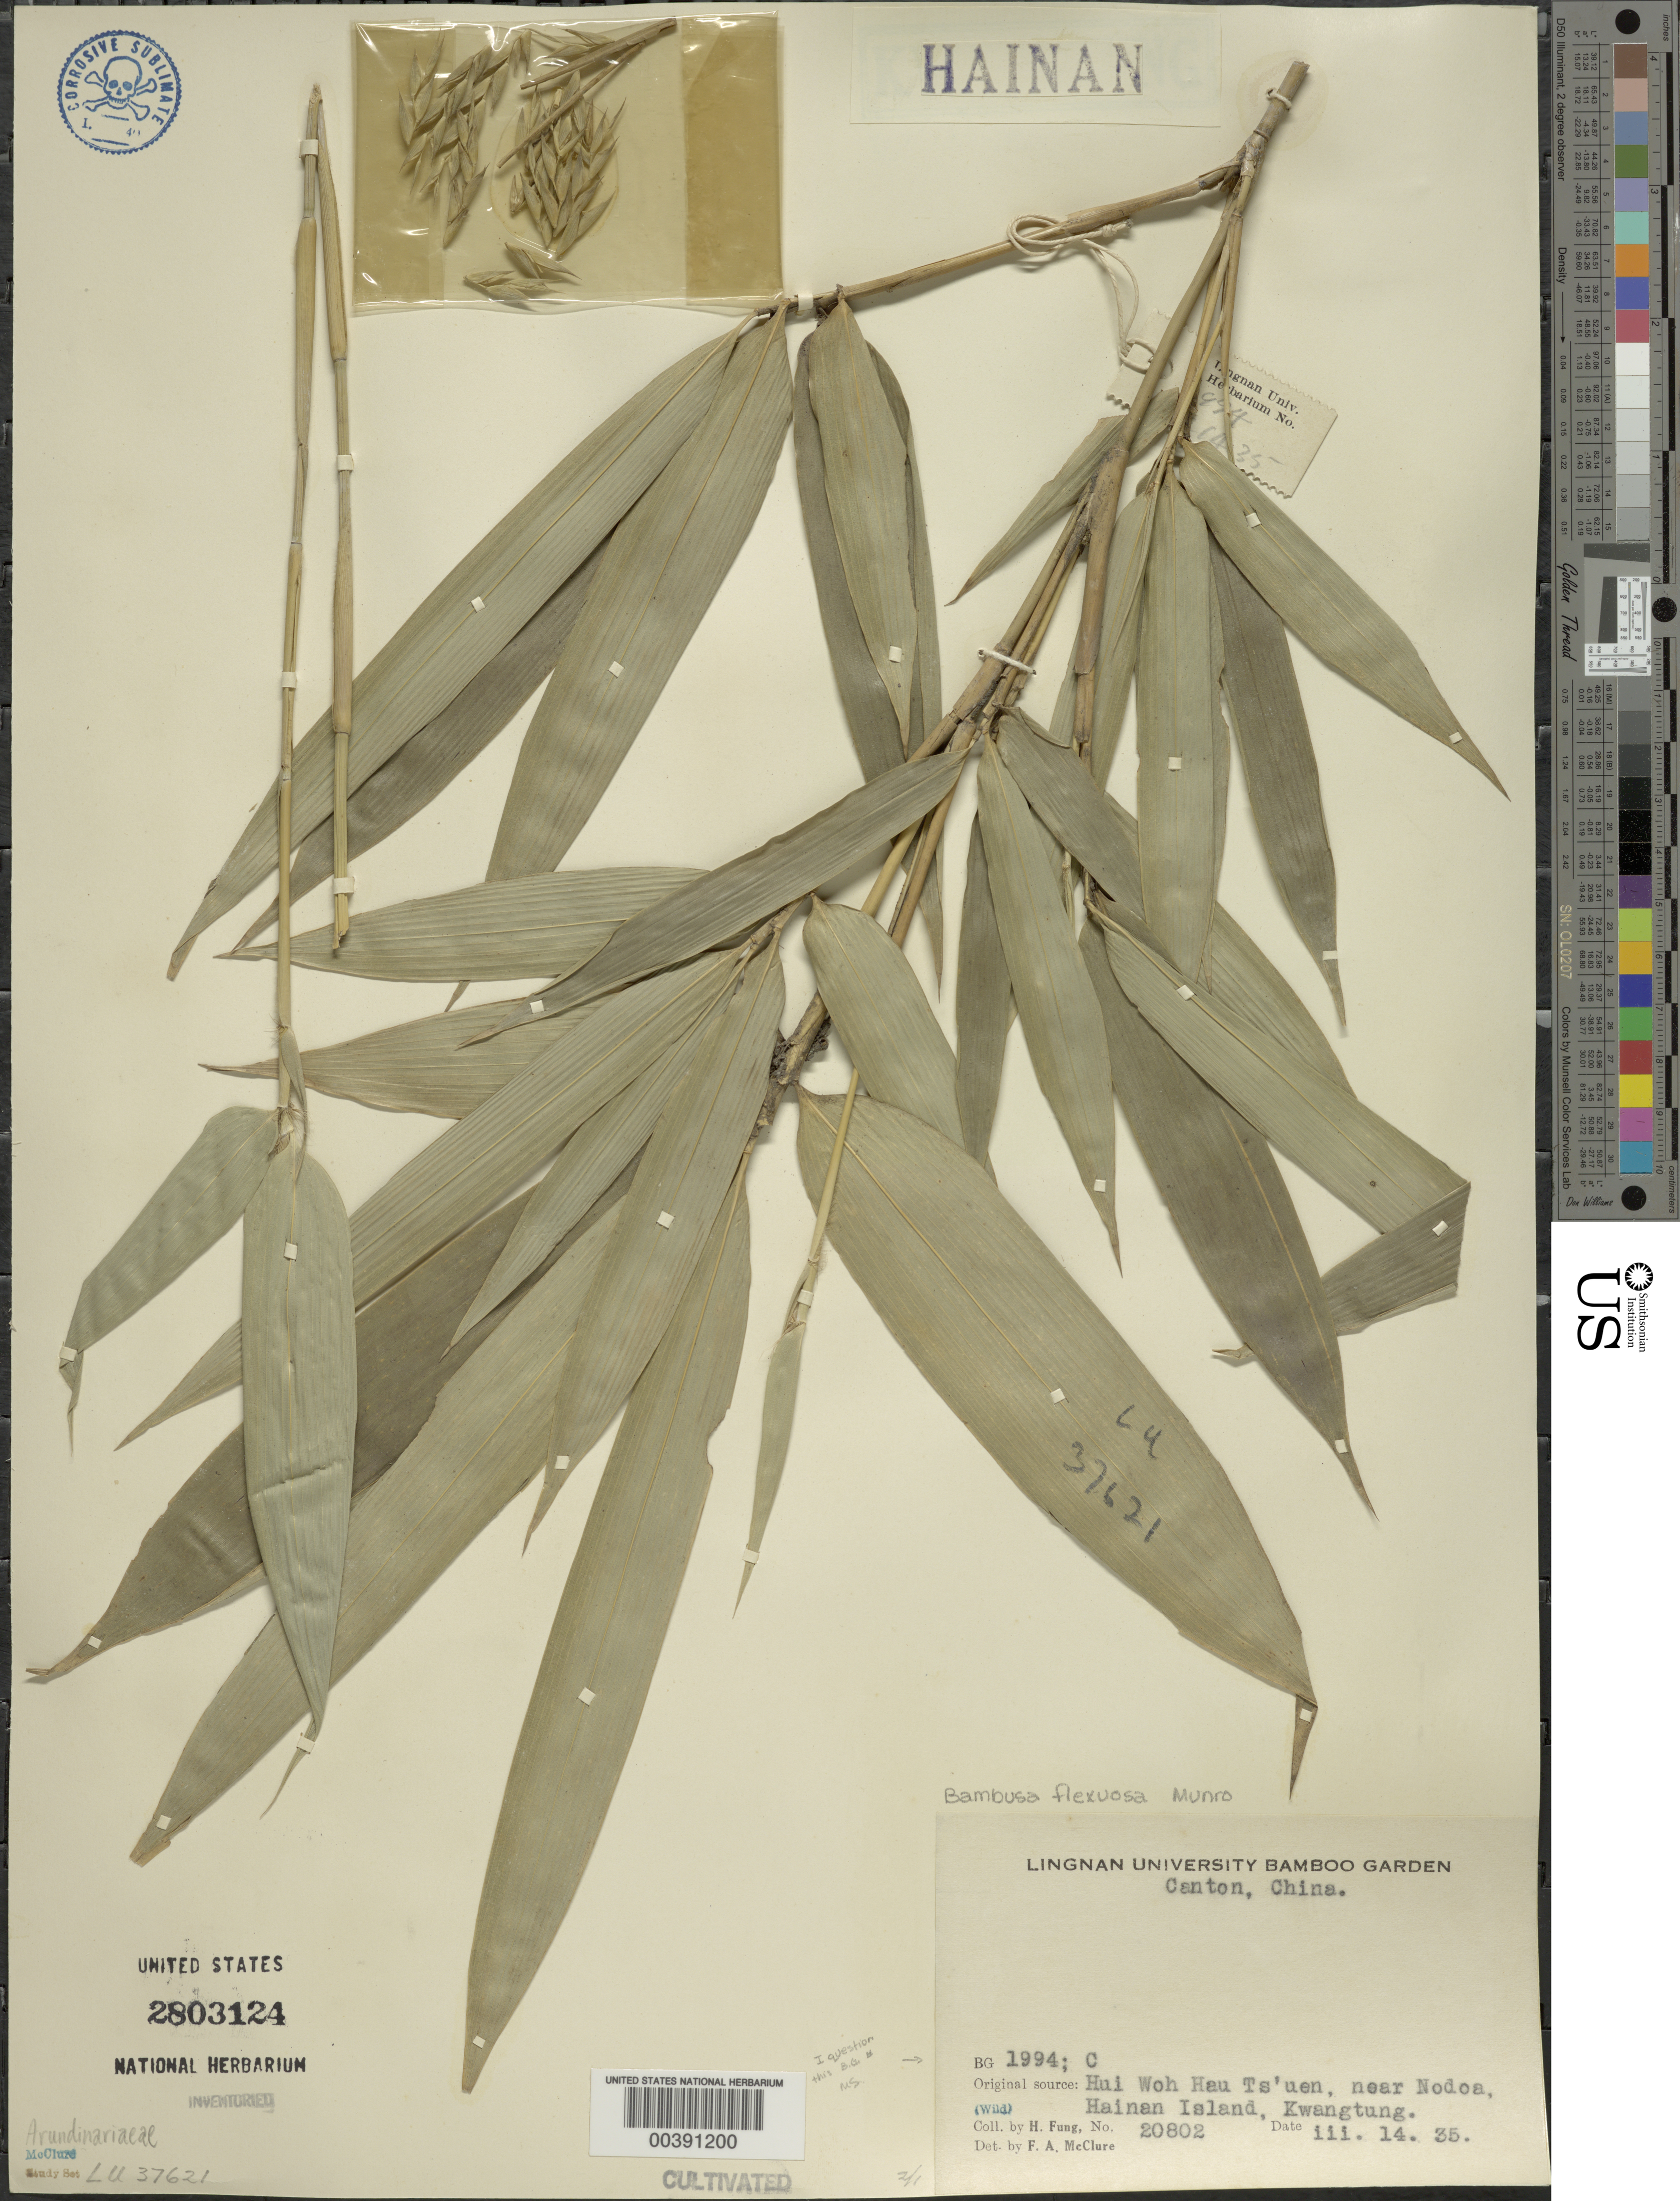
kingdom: Plantae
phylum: Tracheophyta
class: Liliopsida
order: Poales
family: Poaceae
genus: Bambusa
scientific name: Bambusa flexuosa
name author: Munro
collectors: H. L. Fung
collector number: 20802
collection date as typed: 14 Mar 1935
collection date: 1935-03-14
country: China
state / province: Guangdong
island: Honam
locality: Lingnan univ. bg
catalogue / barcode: US 2803124